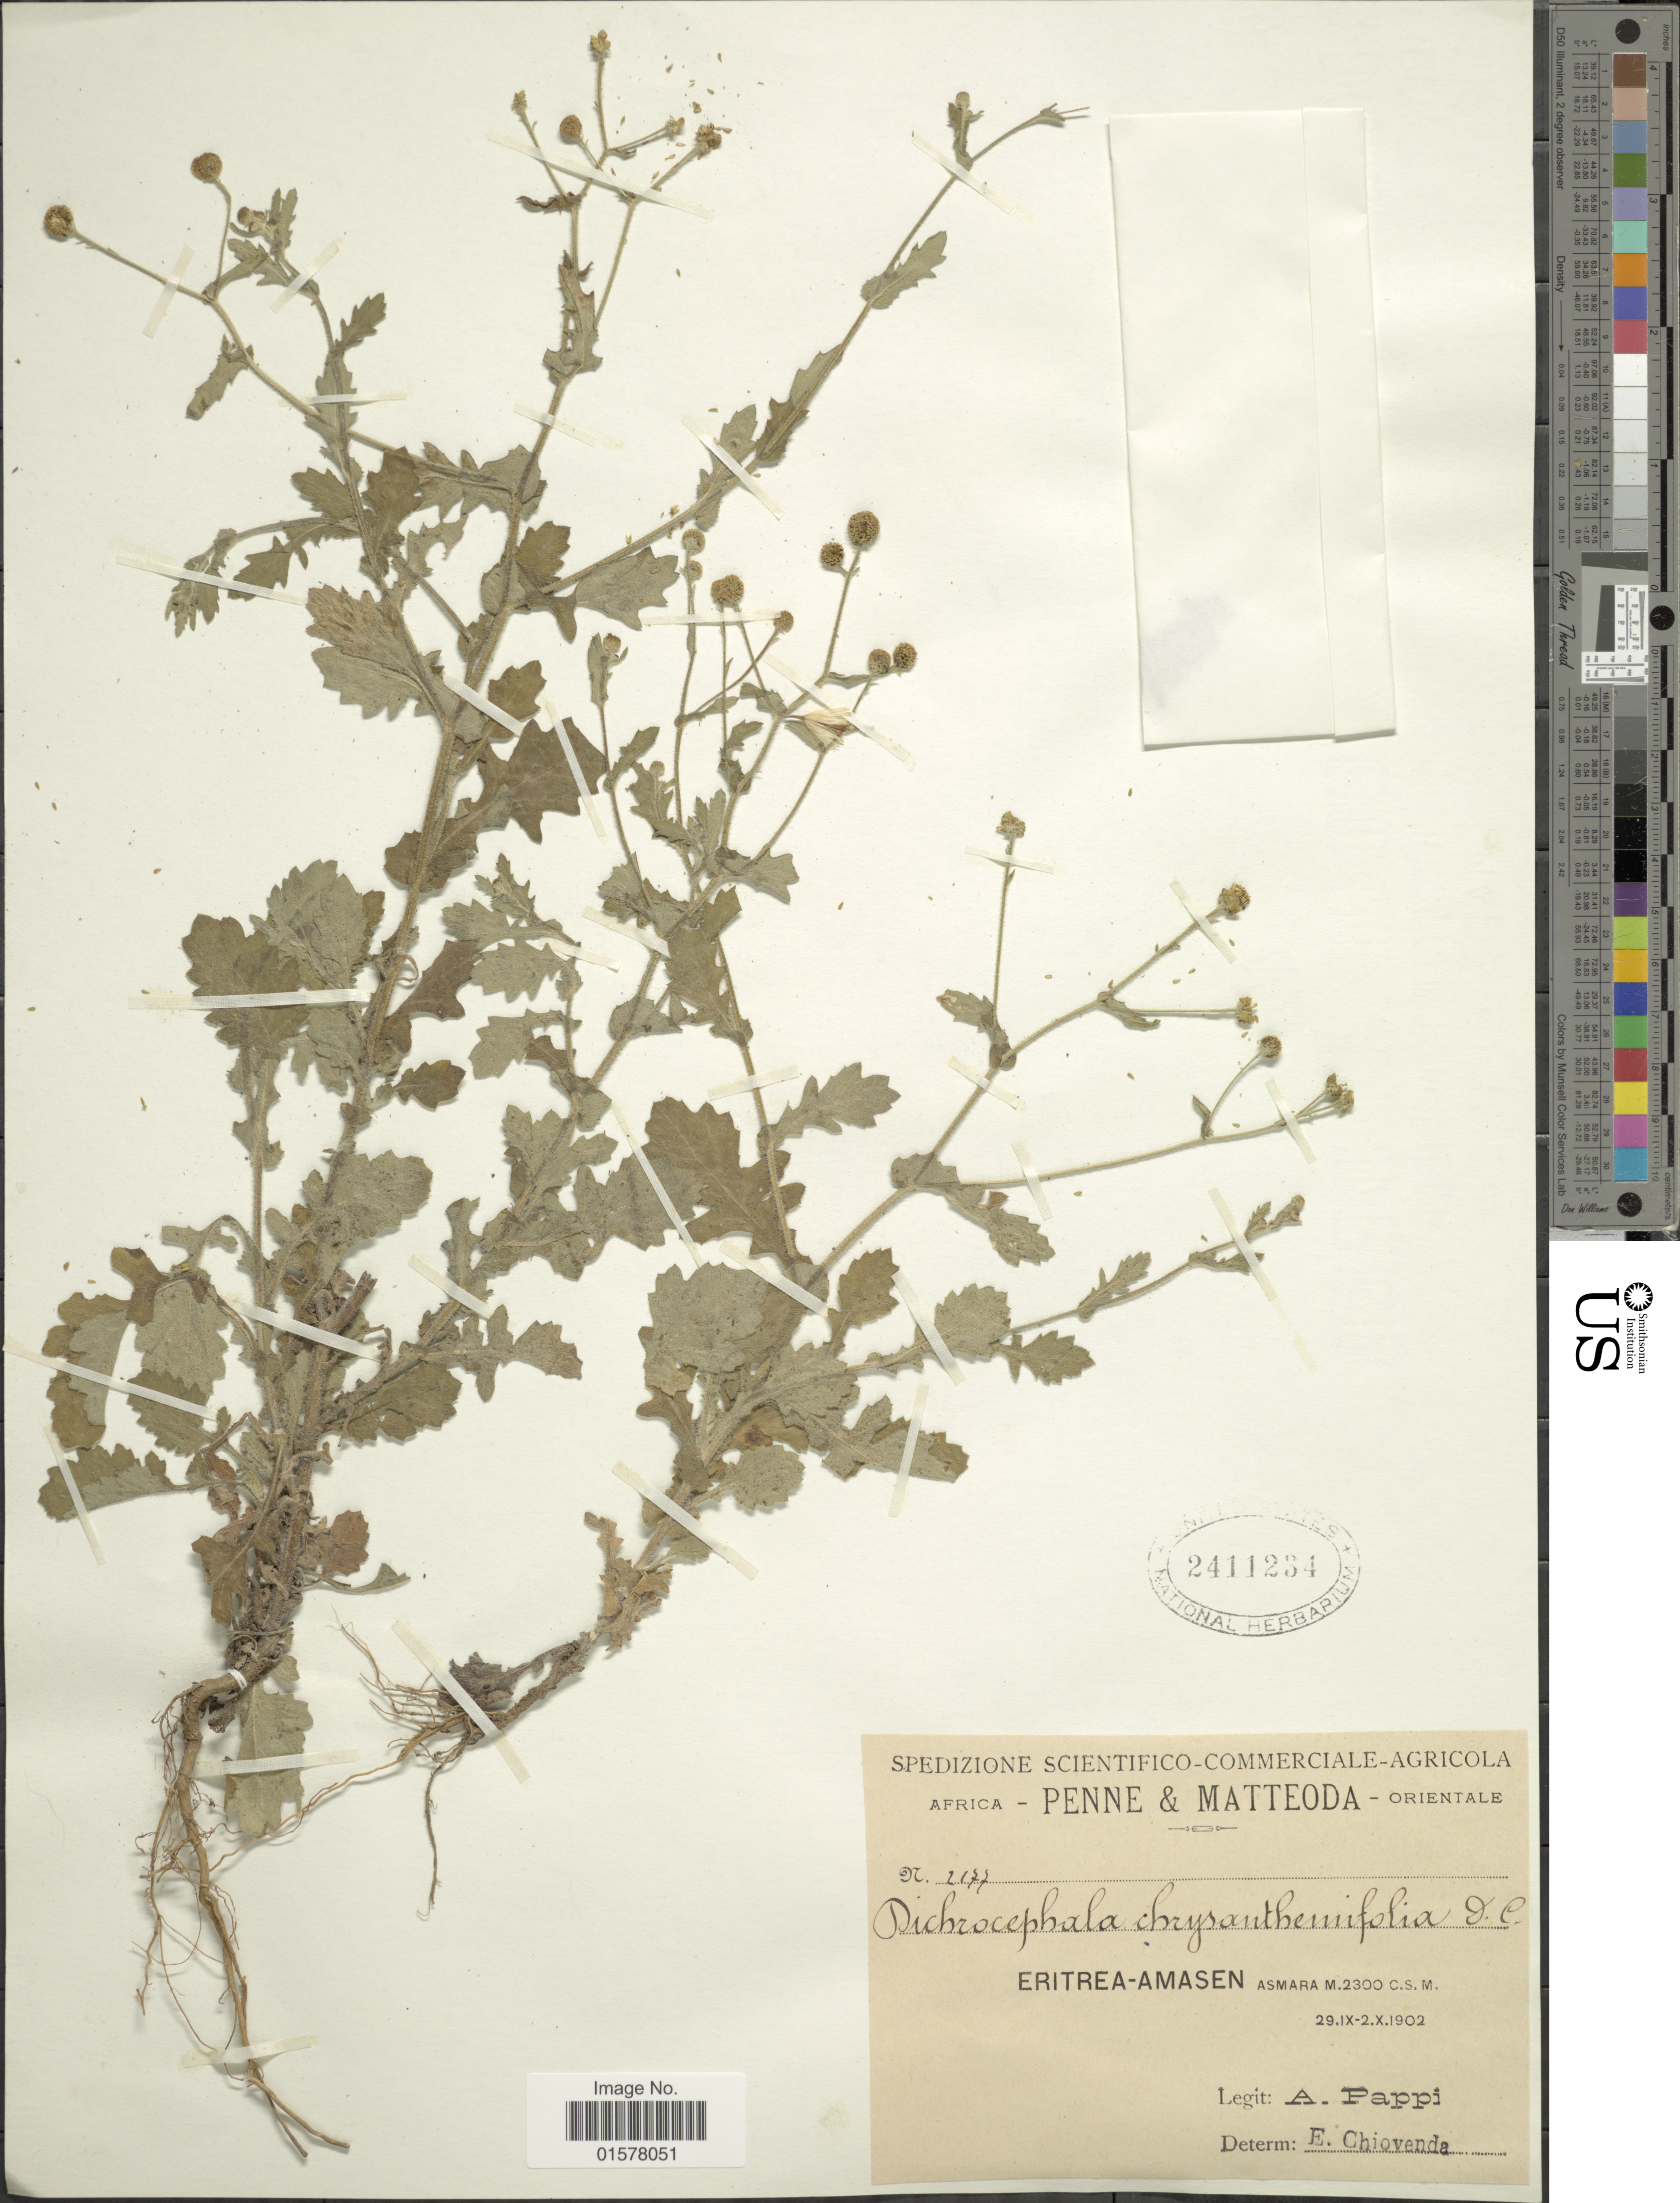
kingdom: Plantae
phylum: Tracheophyta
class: Magnoliopsida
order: Asterales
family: Asteraceae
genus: Dichrocephala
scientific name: Dichrocephala chrysanthemifolia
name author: (Blume) DC.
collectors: A. Pappi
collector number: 2177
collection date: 1902-09-29/1902-10-02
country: Eritrea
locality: Africa Penne & Matteoda Oriental, Eritrea-Amasen, Asmara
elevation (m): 2300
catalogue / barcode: US 2411234